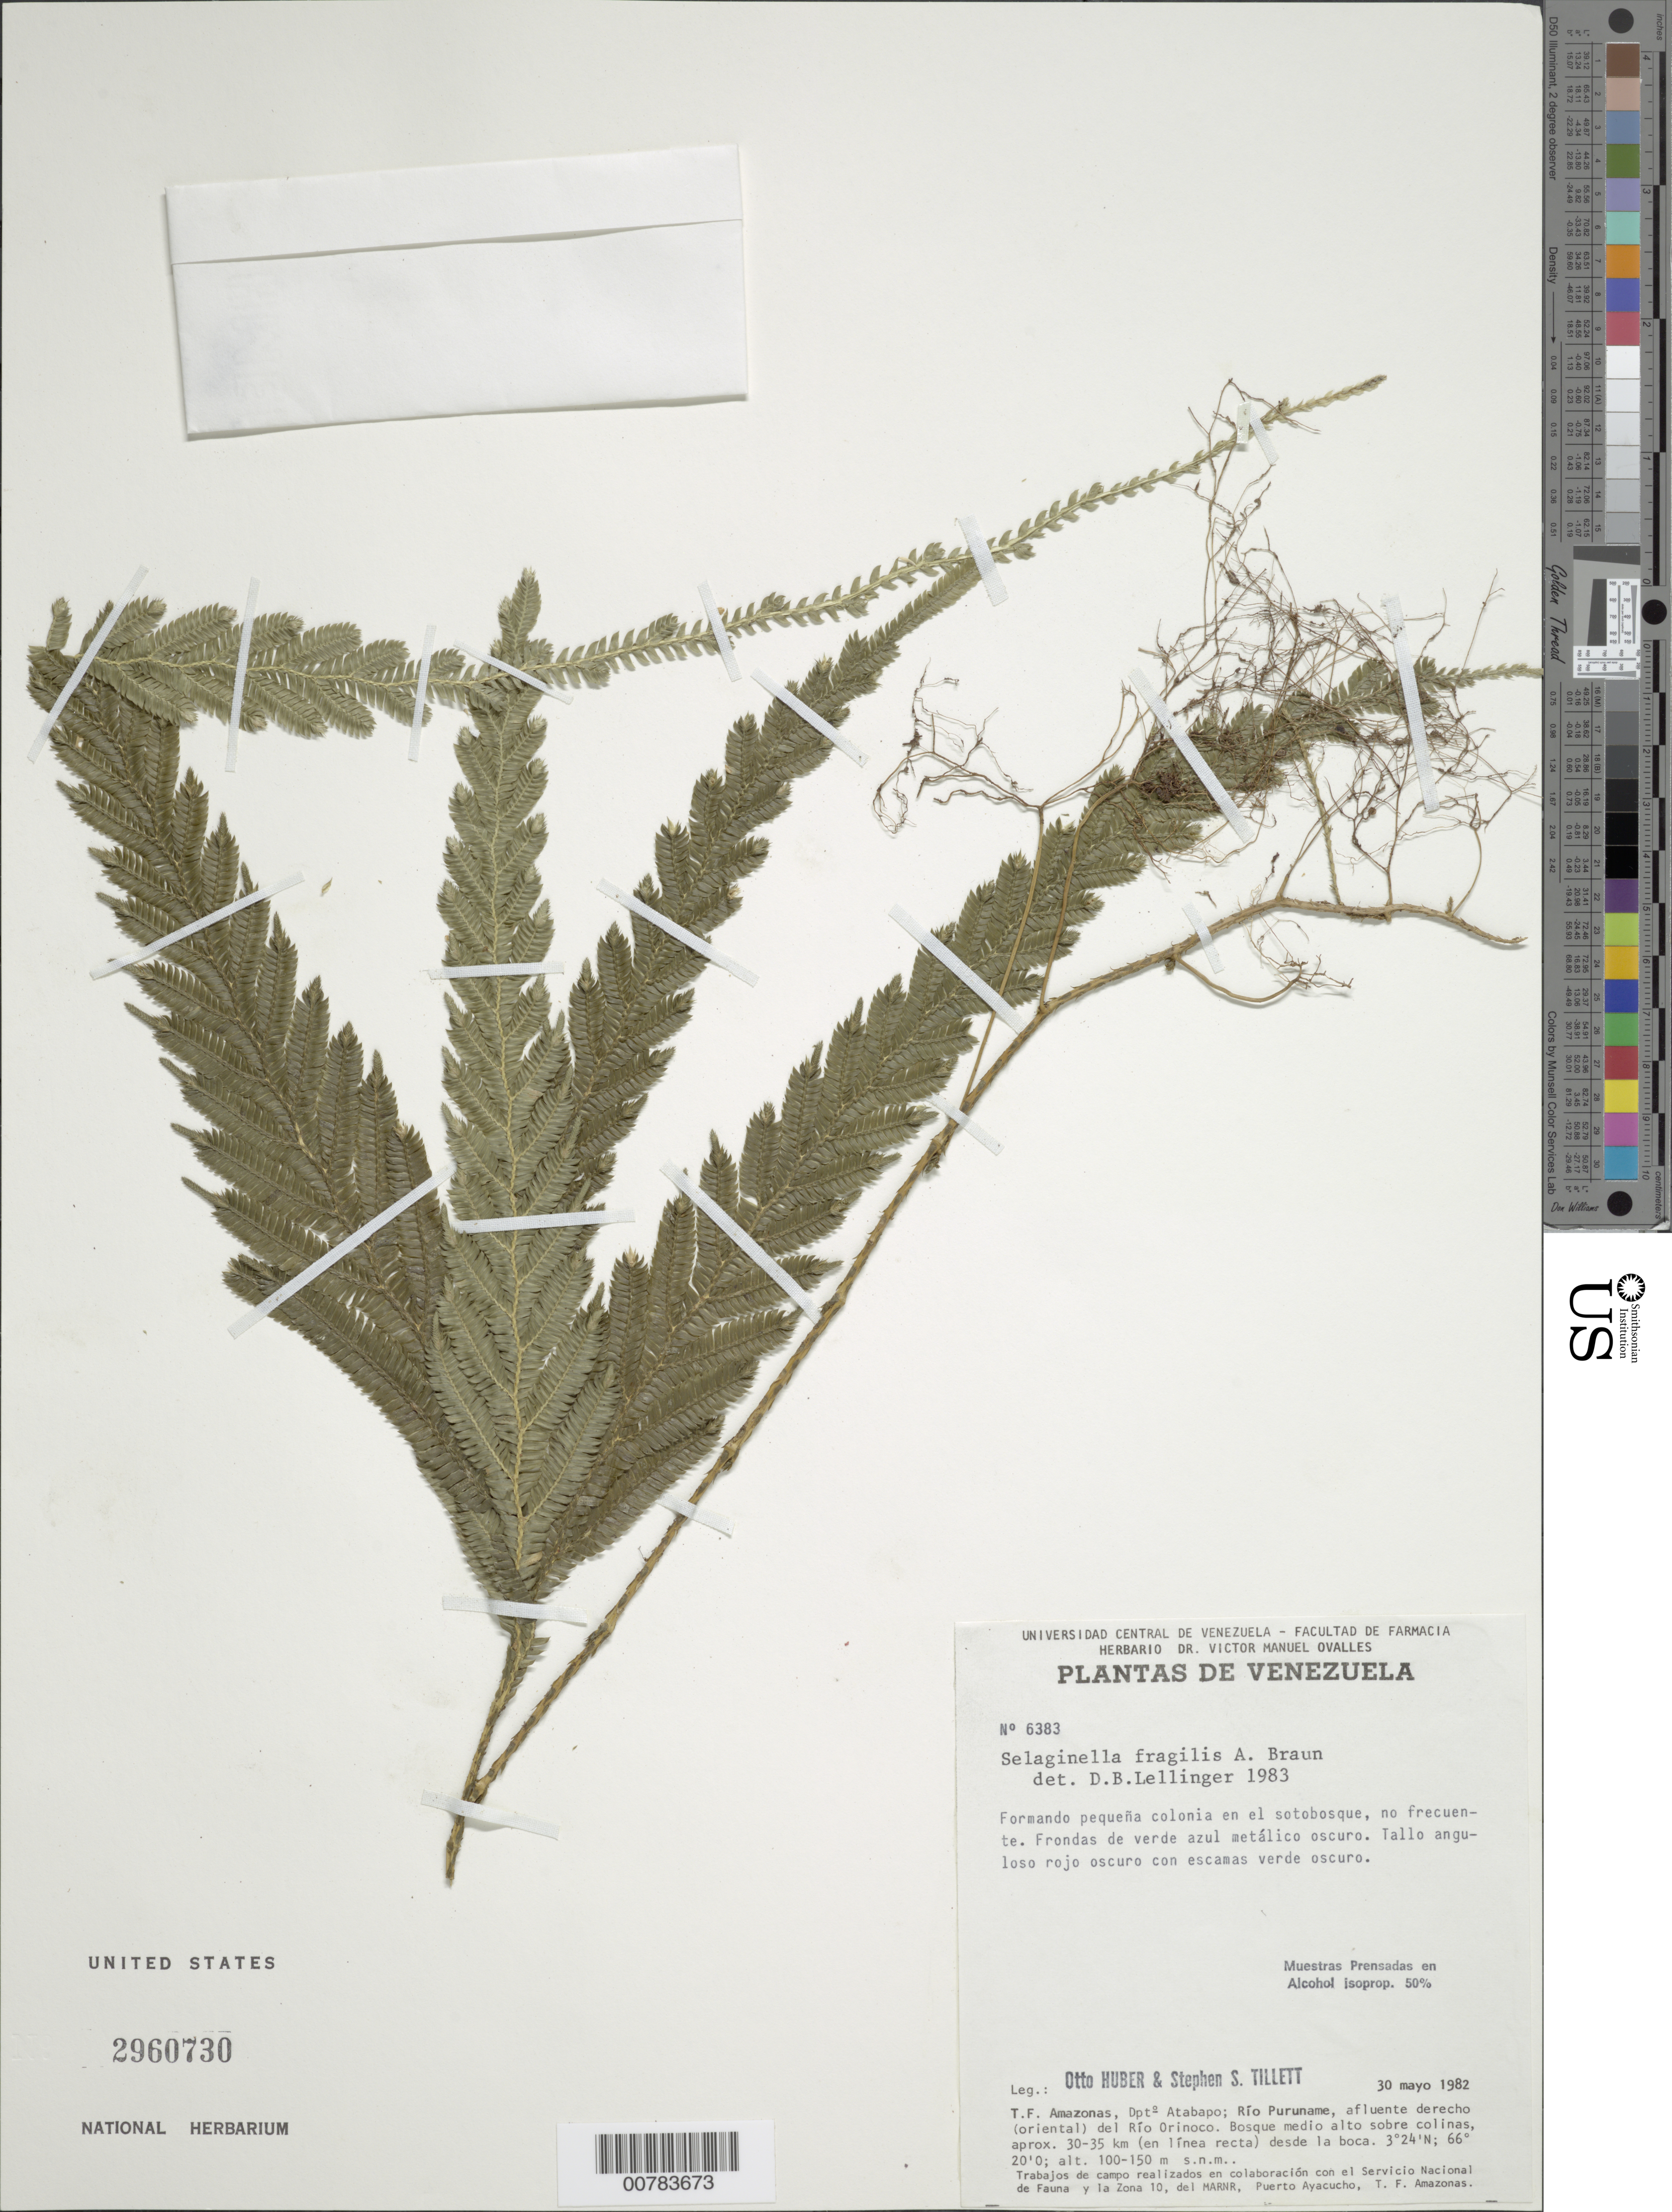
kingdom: Plantae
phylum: Tracheophyta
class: Lycopodiopsida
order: Selaginellales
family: Selaginellaceae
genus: Selaginella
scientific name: Selaginella fragilis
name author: A. Braun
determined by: Lellinger, David B., (BOT), Smithsonian Institution - National Museum of Natural History (UNITED STATES)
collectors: O. Huber & S. S. Tillett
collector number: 6383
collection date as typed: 30-May-82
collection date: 1982-05-30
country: Venezuela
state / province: Amazonas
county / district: Atabapo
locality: Río Puruname, afluente derecho (oriental) del Río Orinoco, aprox 30-35 km desde la boca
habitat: Sotobosque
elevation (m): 100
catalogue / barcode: US 2960730